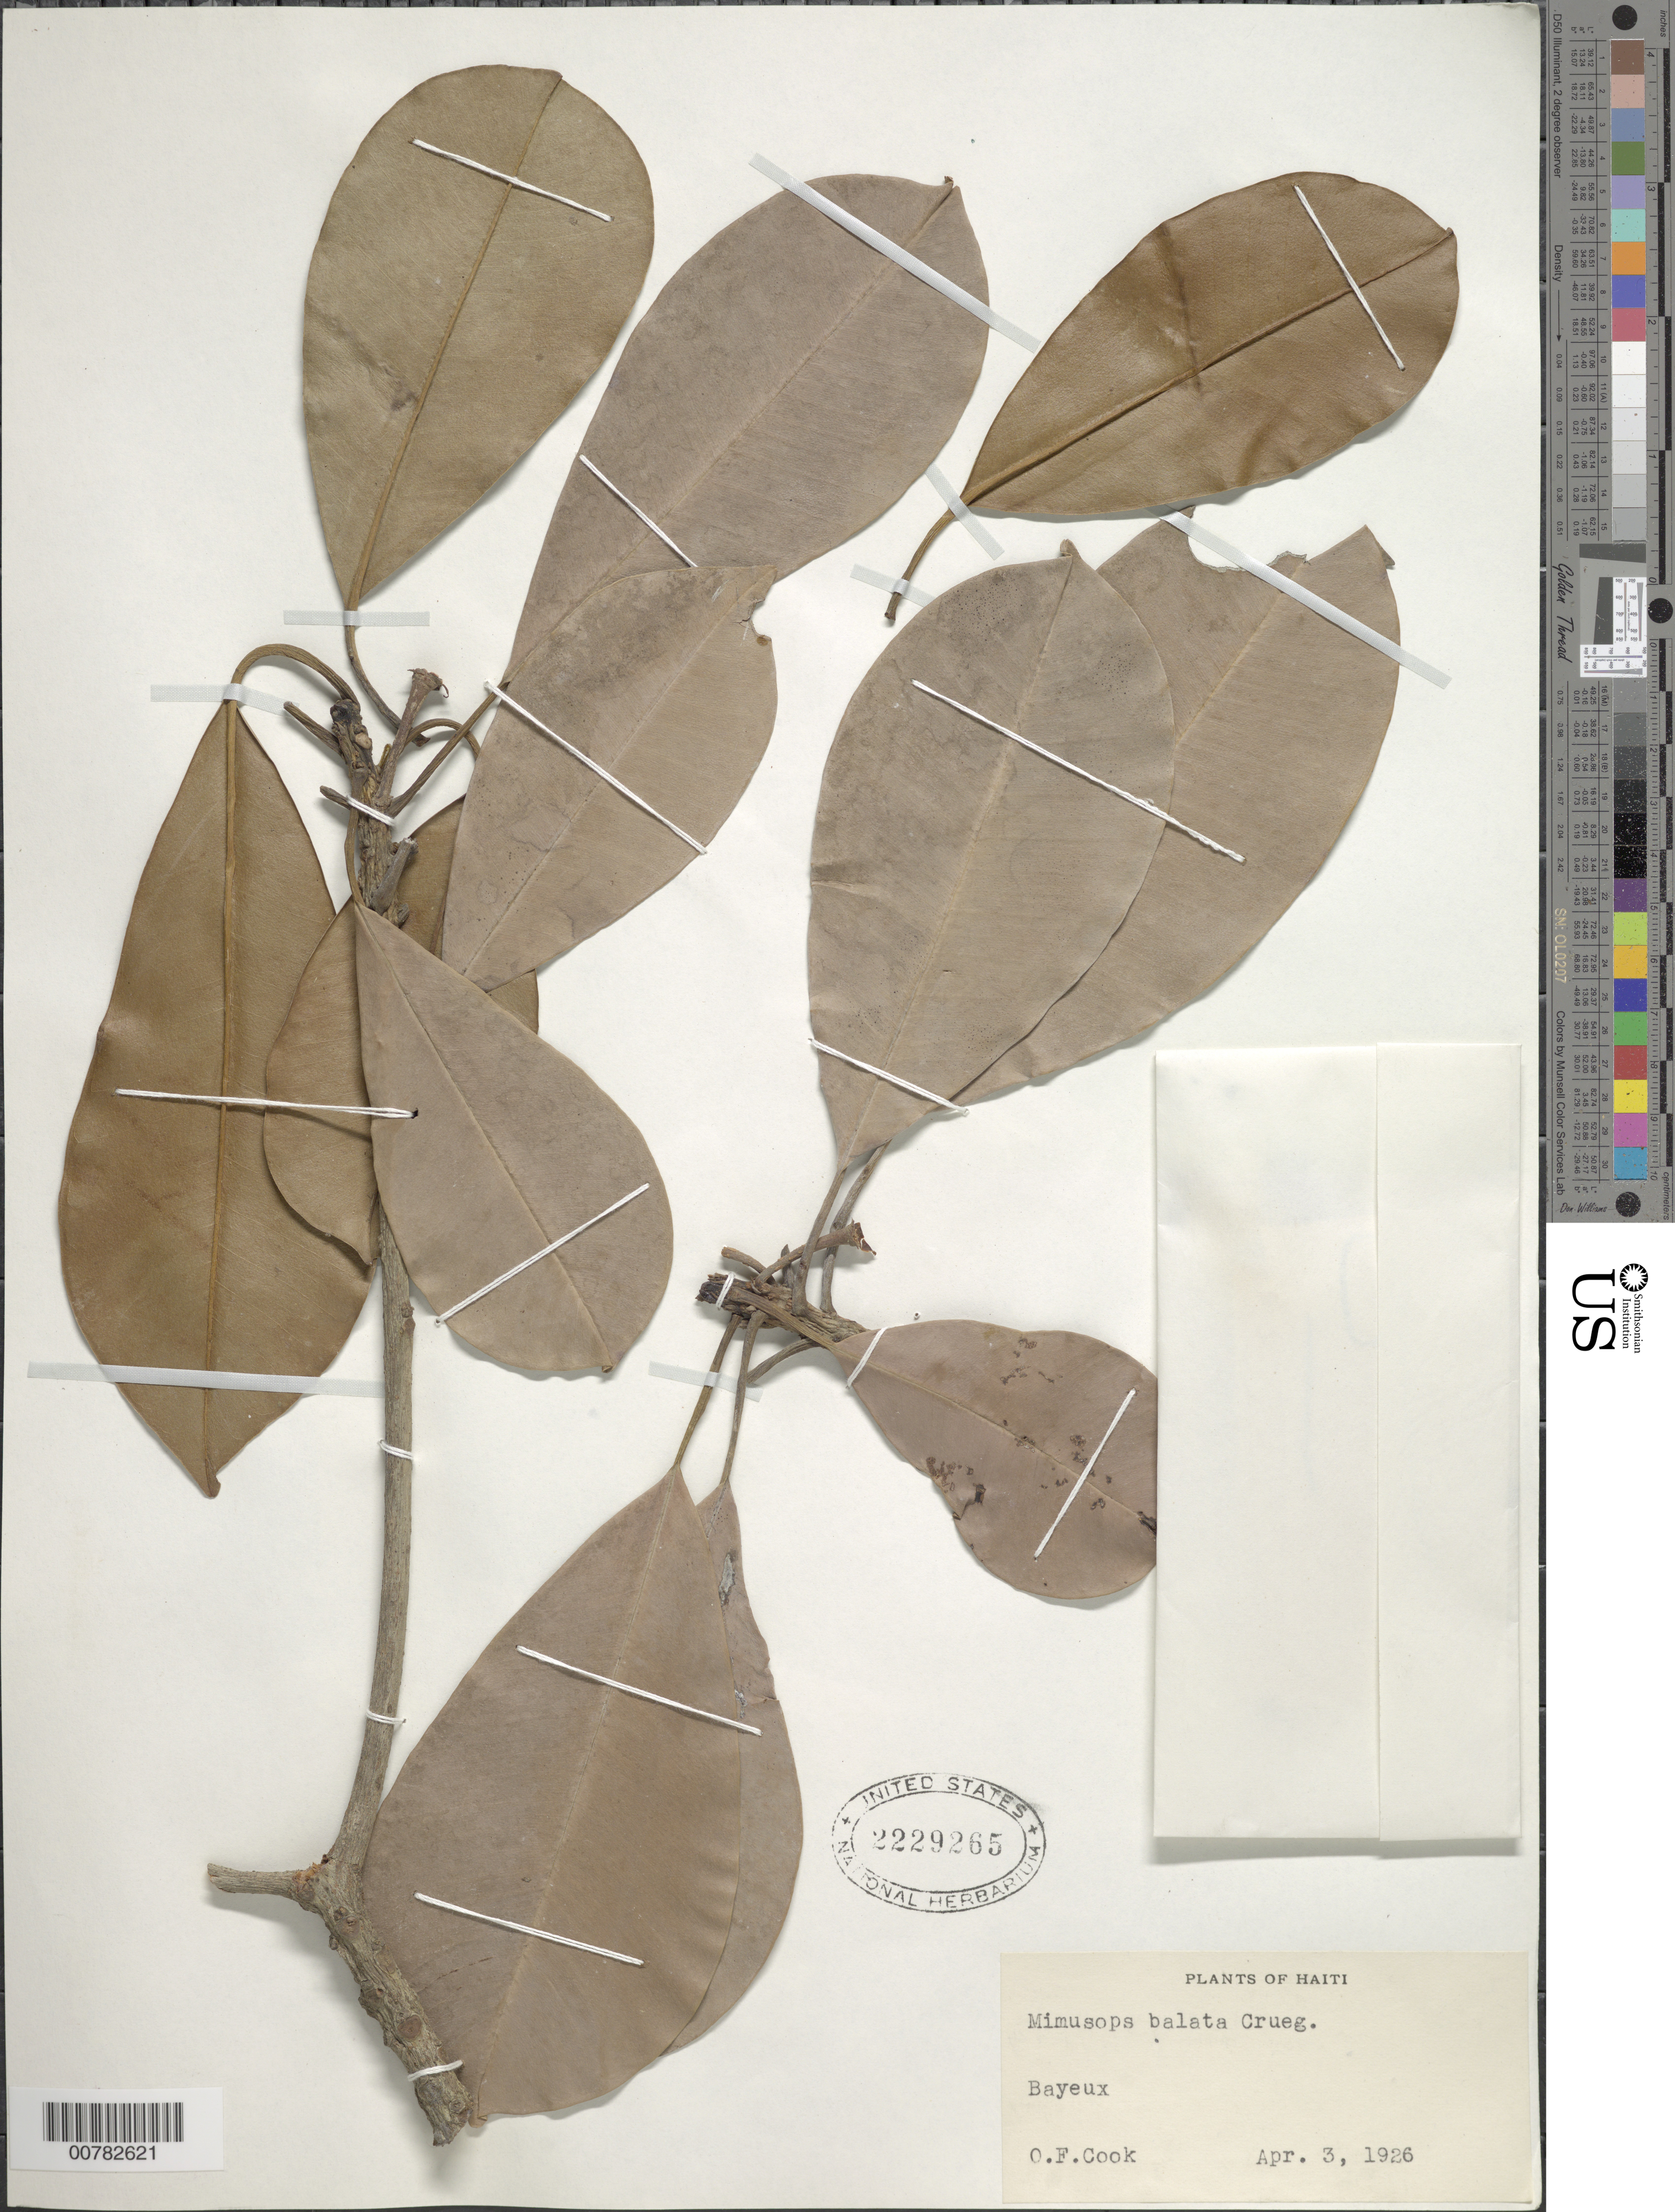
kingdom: Plantae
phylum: Tracheophyta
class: Magnoliopsida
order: Ericales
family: Sapotaceae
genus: Manilkara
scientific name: Manilkara bidentata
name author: (A. DC.) A. Chev.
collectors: O. F. Cook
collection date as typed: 03 Apr 1926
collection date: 1926-04-03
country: Haiti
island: Hispaniola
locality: Bayeux.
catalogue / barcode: US 2229265